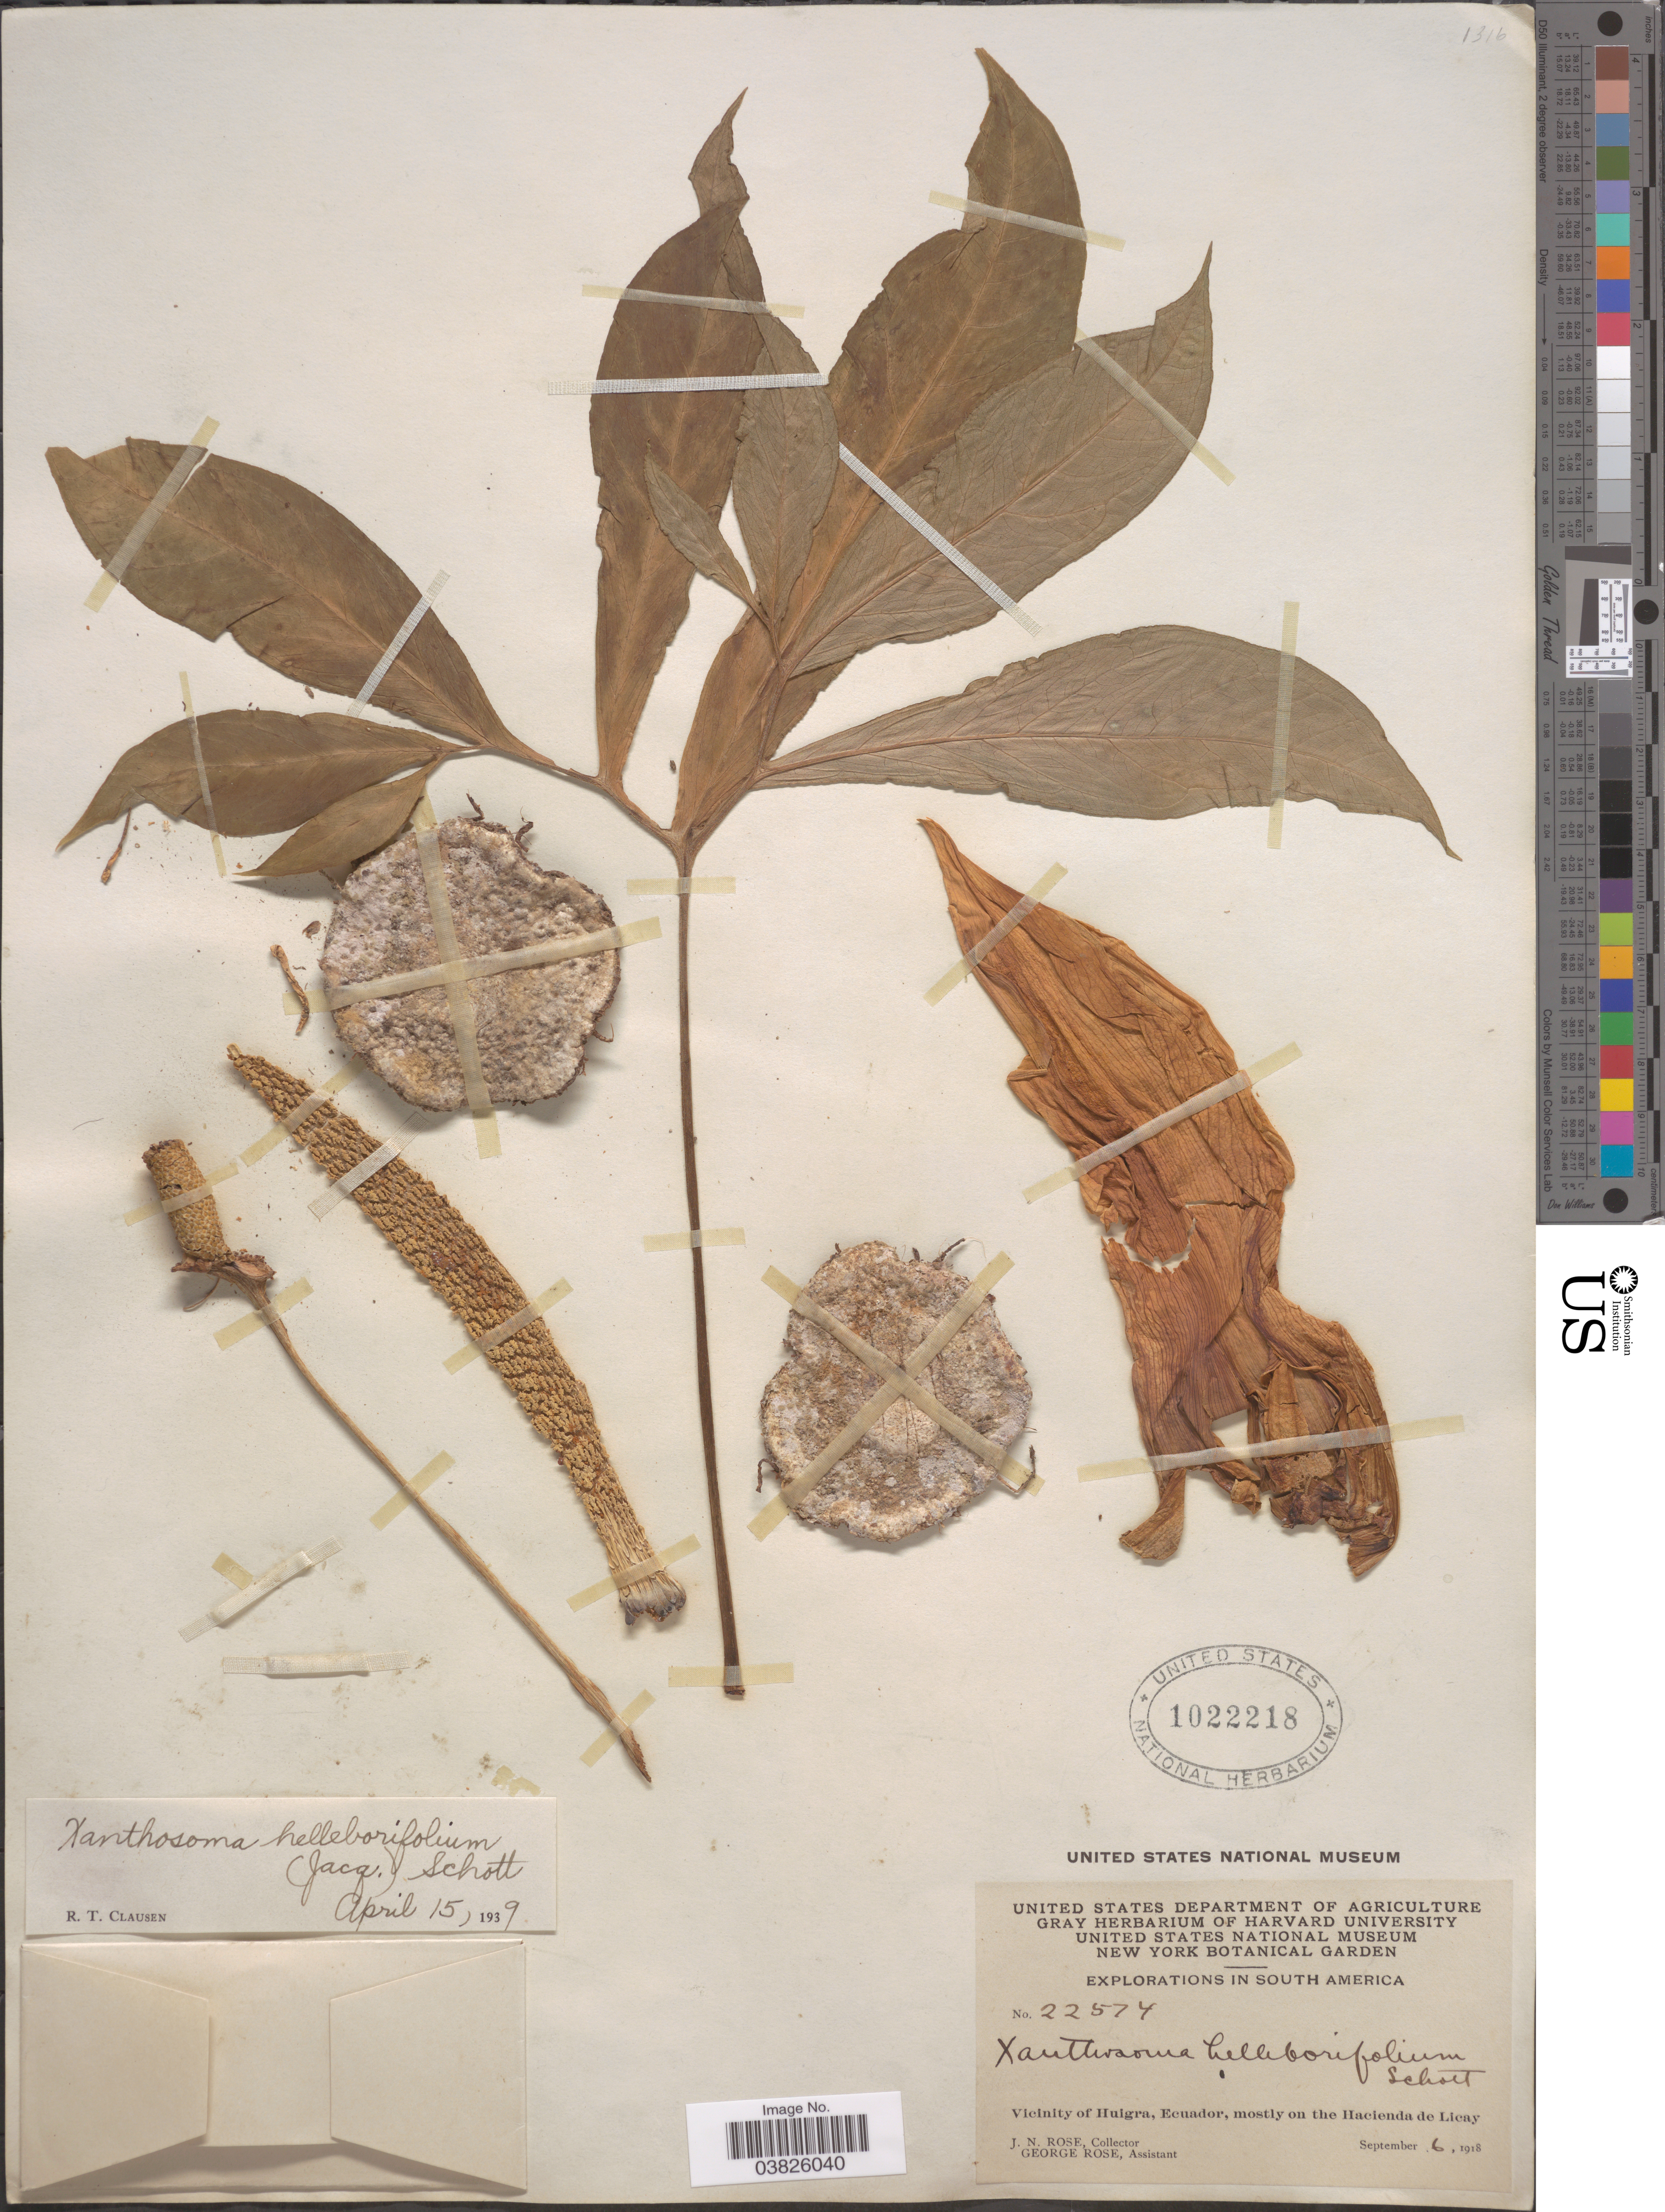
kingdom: Plantae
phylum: Tracheophyta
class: Liliopsida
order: Alismatales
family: Araceae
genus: Xanthosoma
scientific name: Xanthosoma helleborifolium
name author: (Jacq.) Schott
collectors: J. N. Rose & G. Rose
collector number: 22574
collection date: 1918-09-06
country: Ecuador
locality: Vicinity of Huigra, mostly on the Hacienda de Licay.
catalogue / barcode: US 1022218